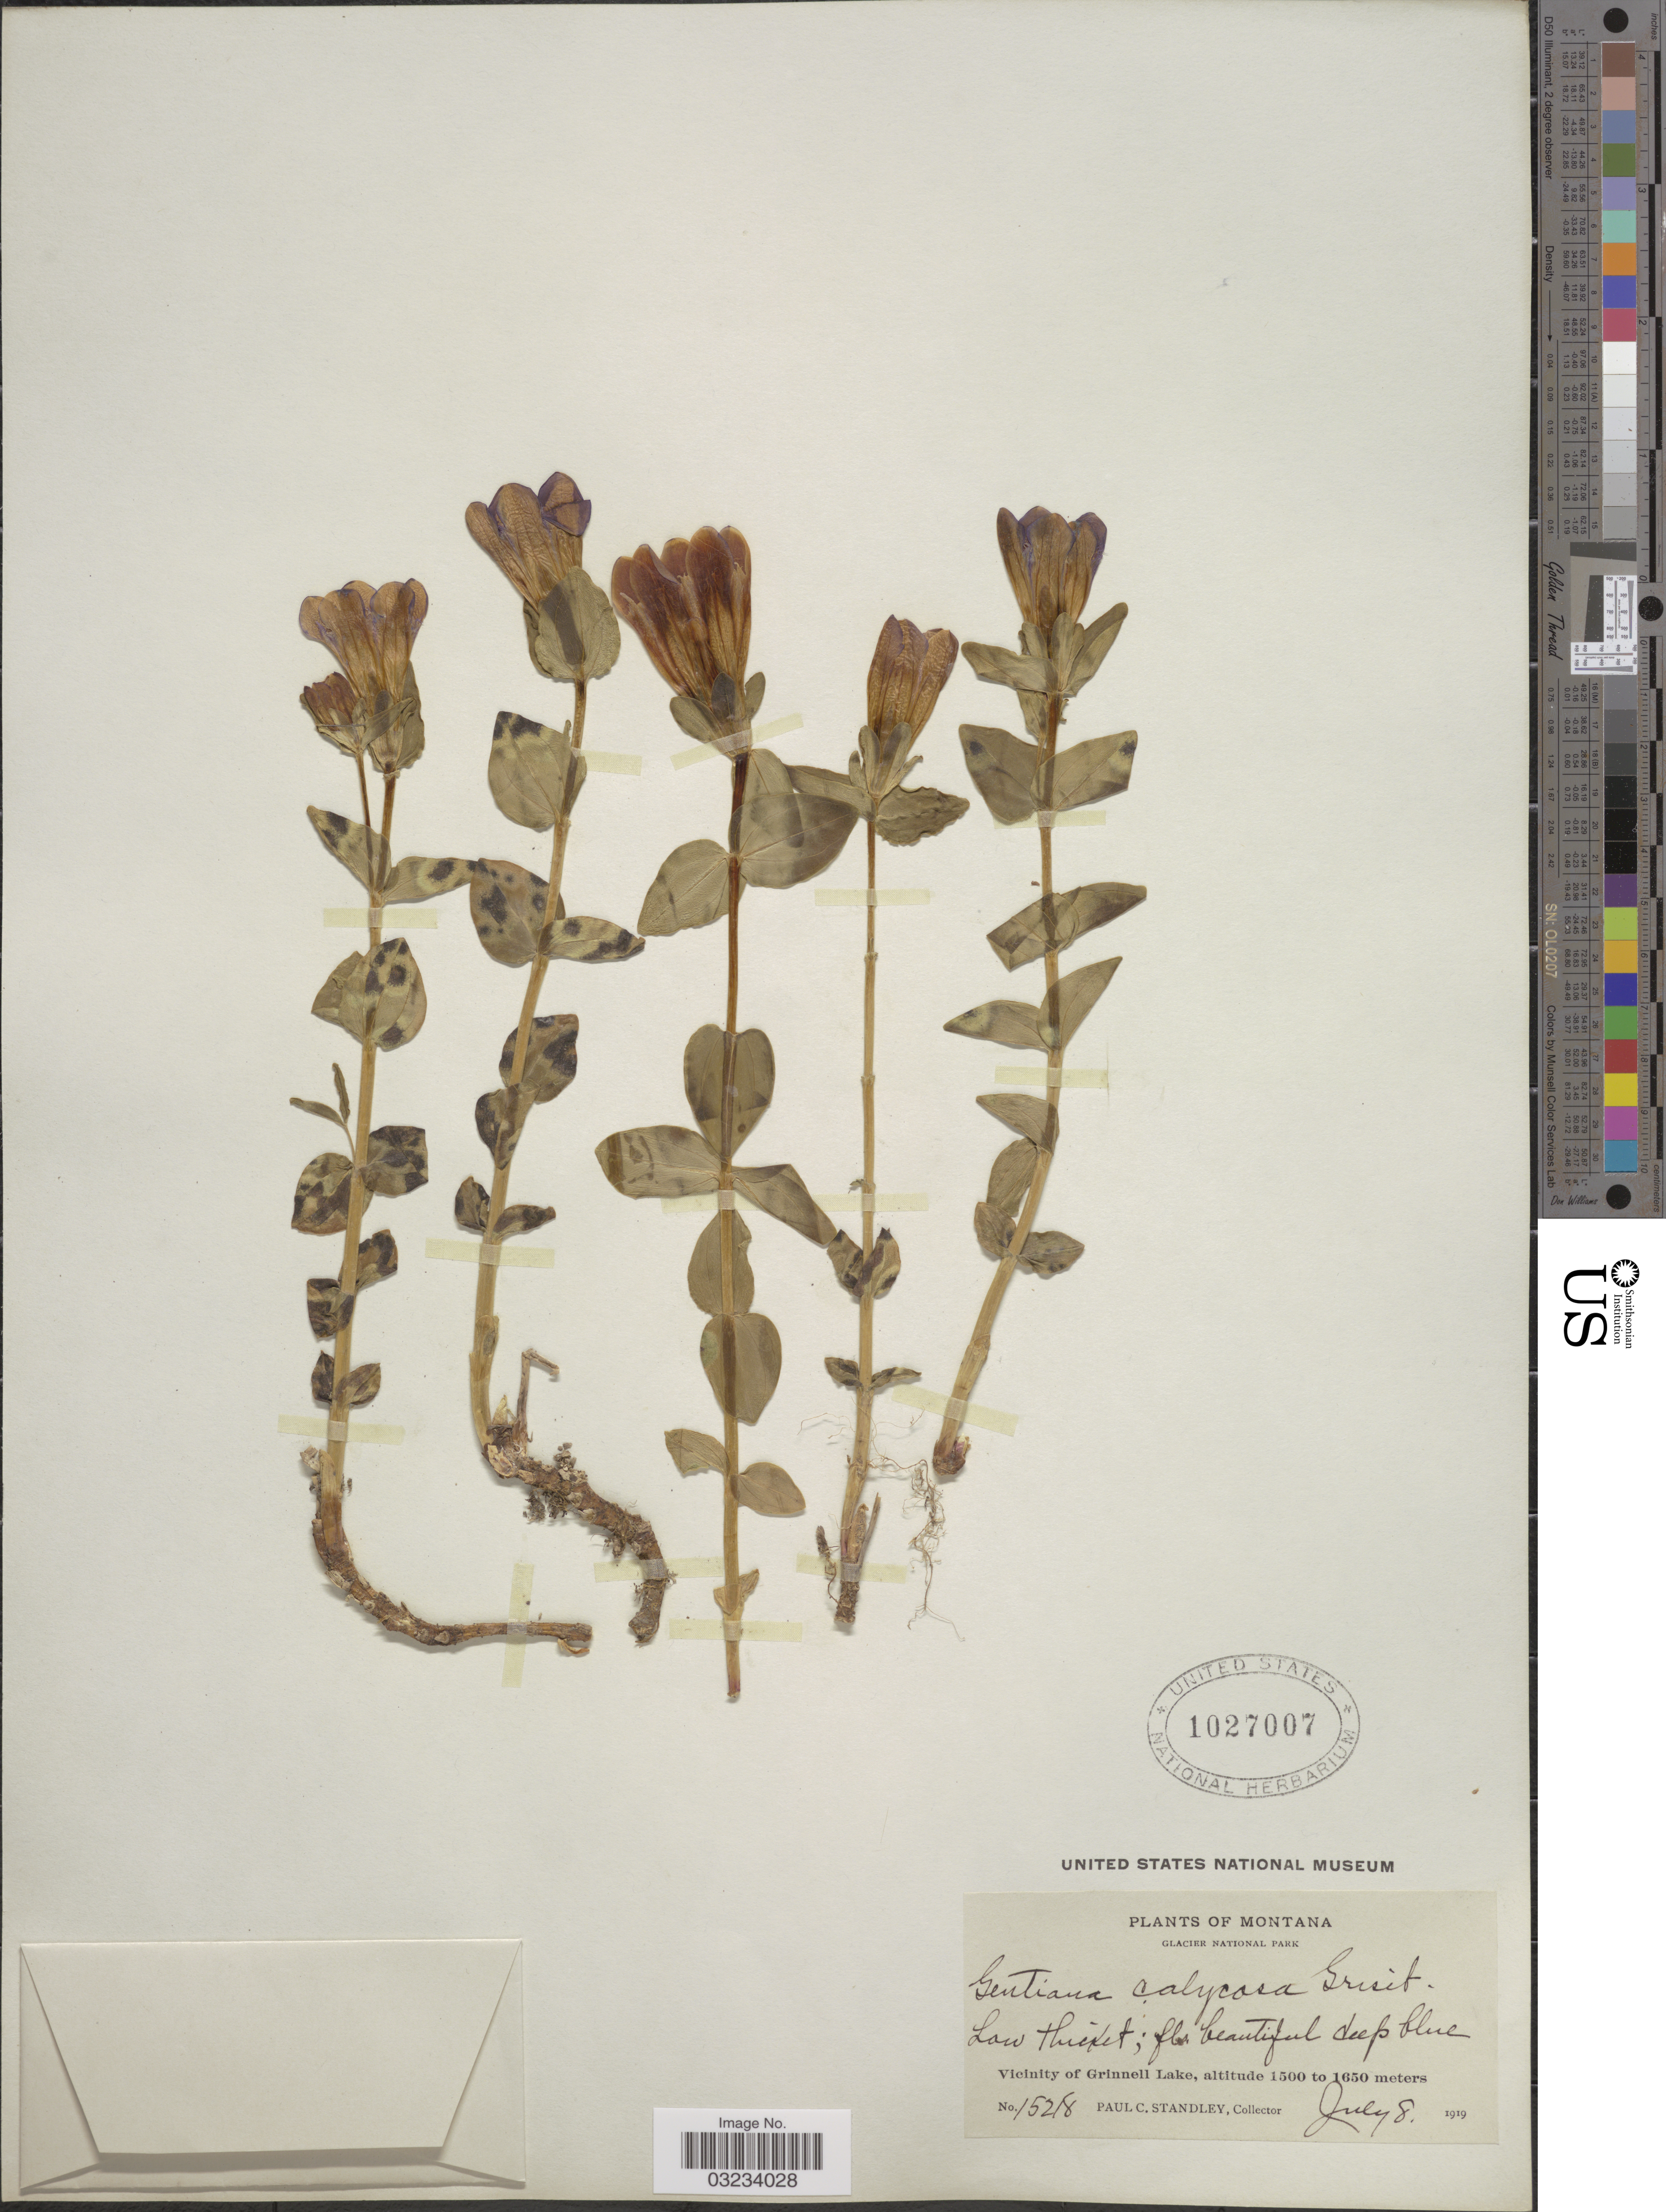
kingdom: Plantae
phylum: Tracheophyta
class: Magnoliopsida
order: Gentianales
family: Gentianaceae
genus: Gentiana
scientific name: Gentiana calycosa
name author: Griseb.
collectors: P. C. Standley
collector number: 15218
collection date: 1919-07-08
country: United States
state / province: Montana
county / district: Glacier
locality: Glacier National Park, Vicinity of Grinnell Glacier.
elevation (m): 1500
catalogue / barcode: US 1027007